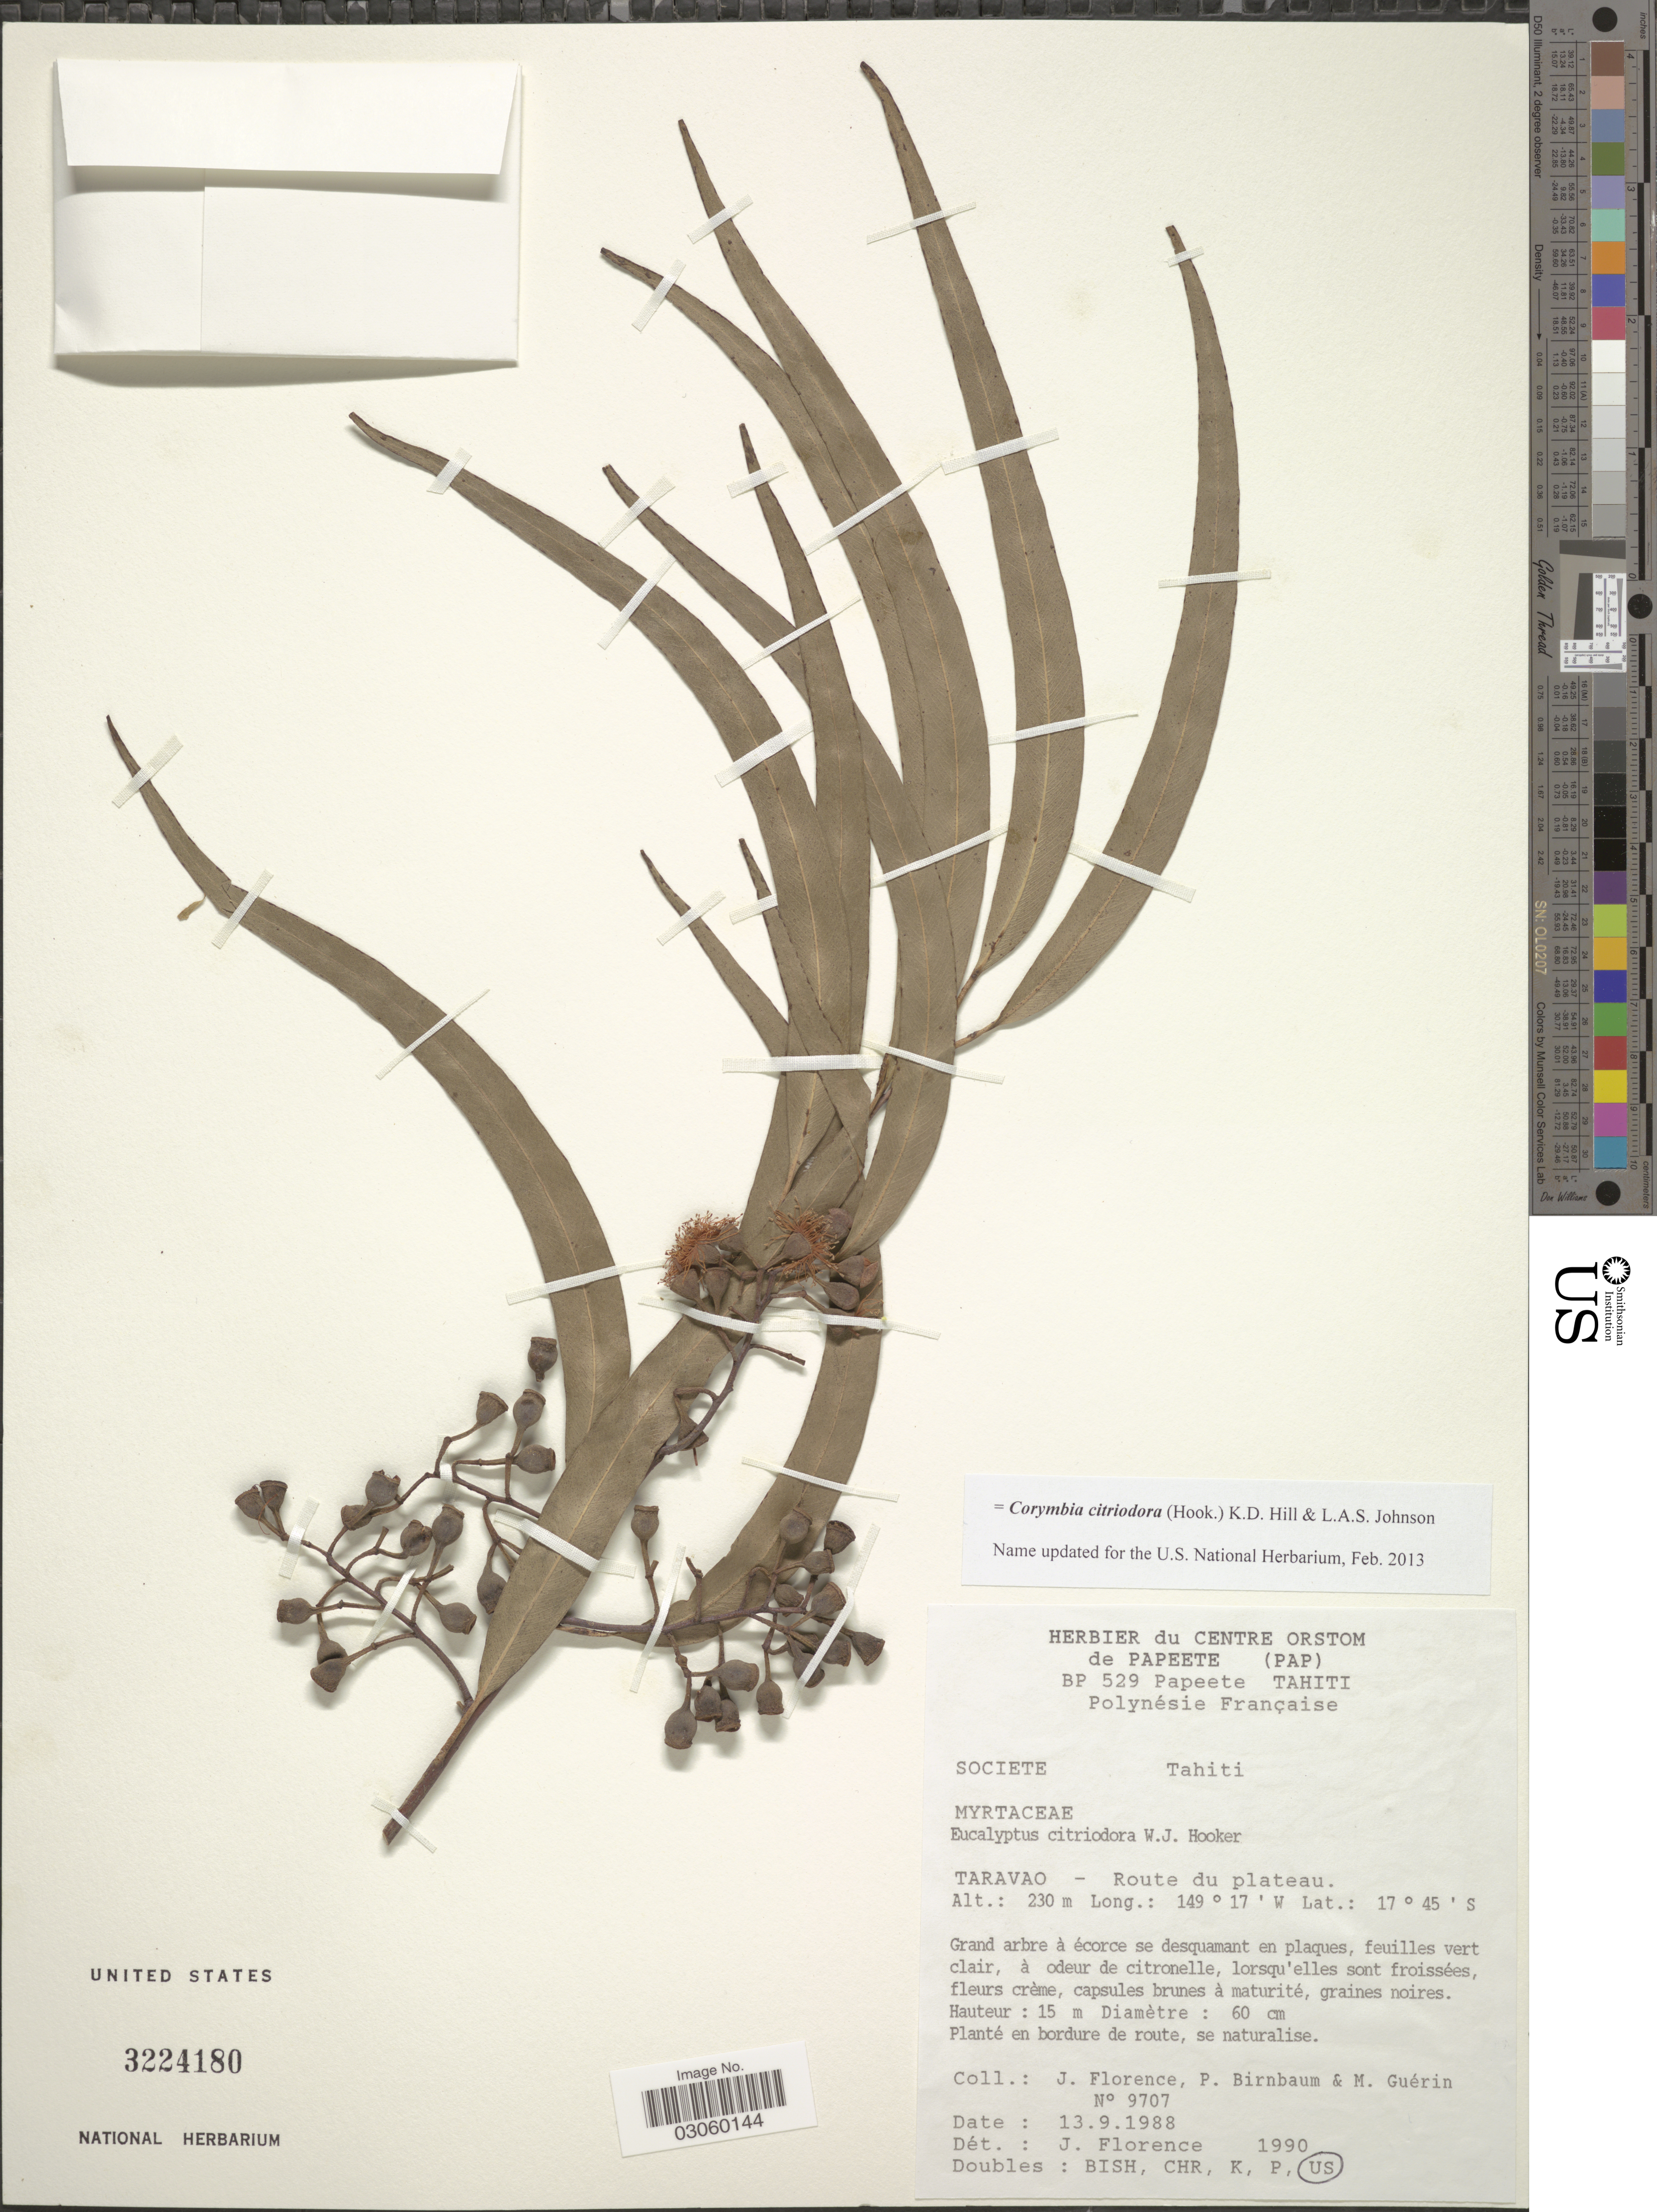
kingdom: Plantae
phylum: Tracheophyta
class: Magnoliopsida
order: Myrtales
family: Myrtaceae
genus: Corymbia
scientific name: Corymbia citriodora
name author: (Hook.) K.D. Hill & L.A.S. Johnson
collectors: J. Florence, P. Birnbaum & M. Guérin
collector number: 9707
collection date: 1988-09-13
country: French Polynesia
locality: Societe, Tahiti, Taravao - Route du plateau.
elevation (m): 230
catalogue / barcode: US 3224180